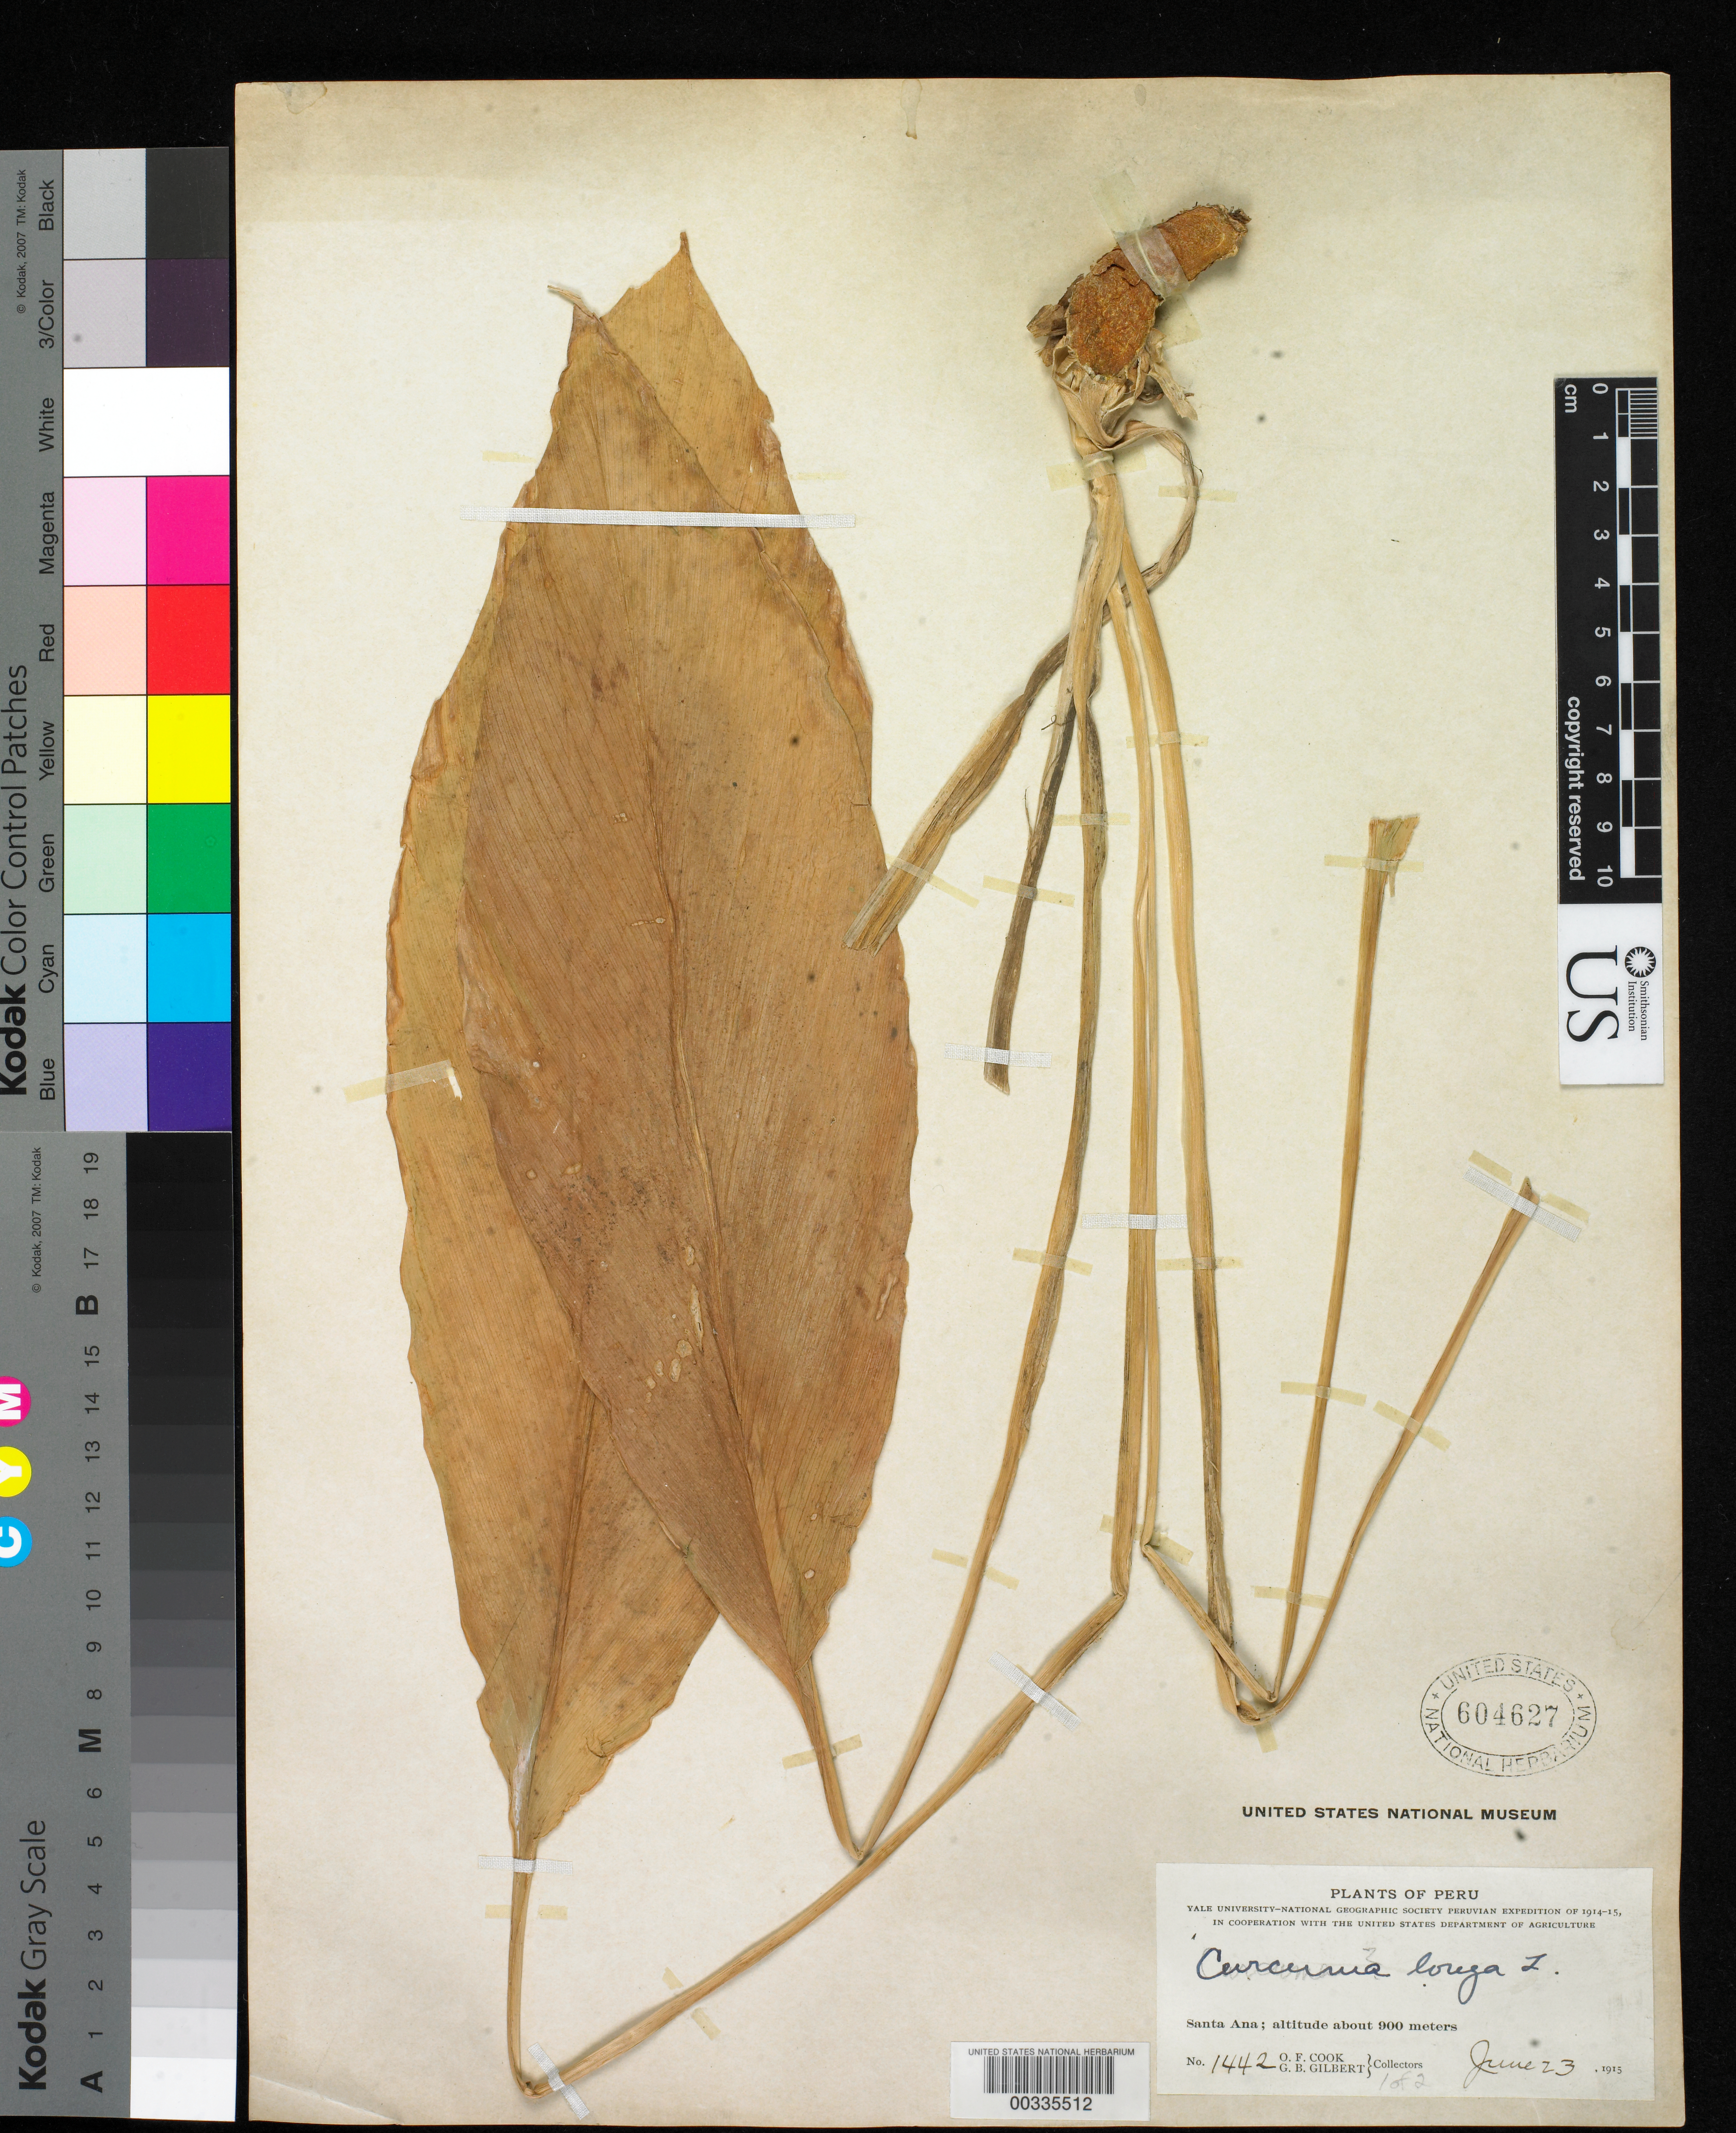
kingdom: Plantae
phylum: Tracheophyta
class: Liliopsida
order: Zingiberales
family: Zingiberaceae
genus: Curcuma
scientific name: Curcuma longa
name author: L.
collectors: O. F. Cook & G. B. Gilbert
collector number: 1442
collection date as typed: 23 Jun 1915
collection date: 1915-06-23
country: Peru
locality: Santa Ana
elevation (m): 900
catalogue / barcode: US 604627